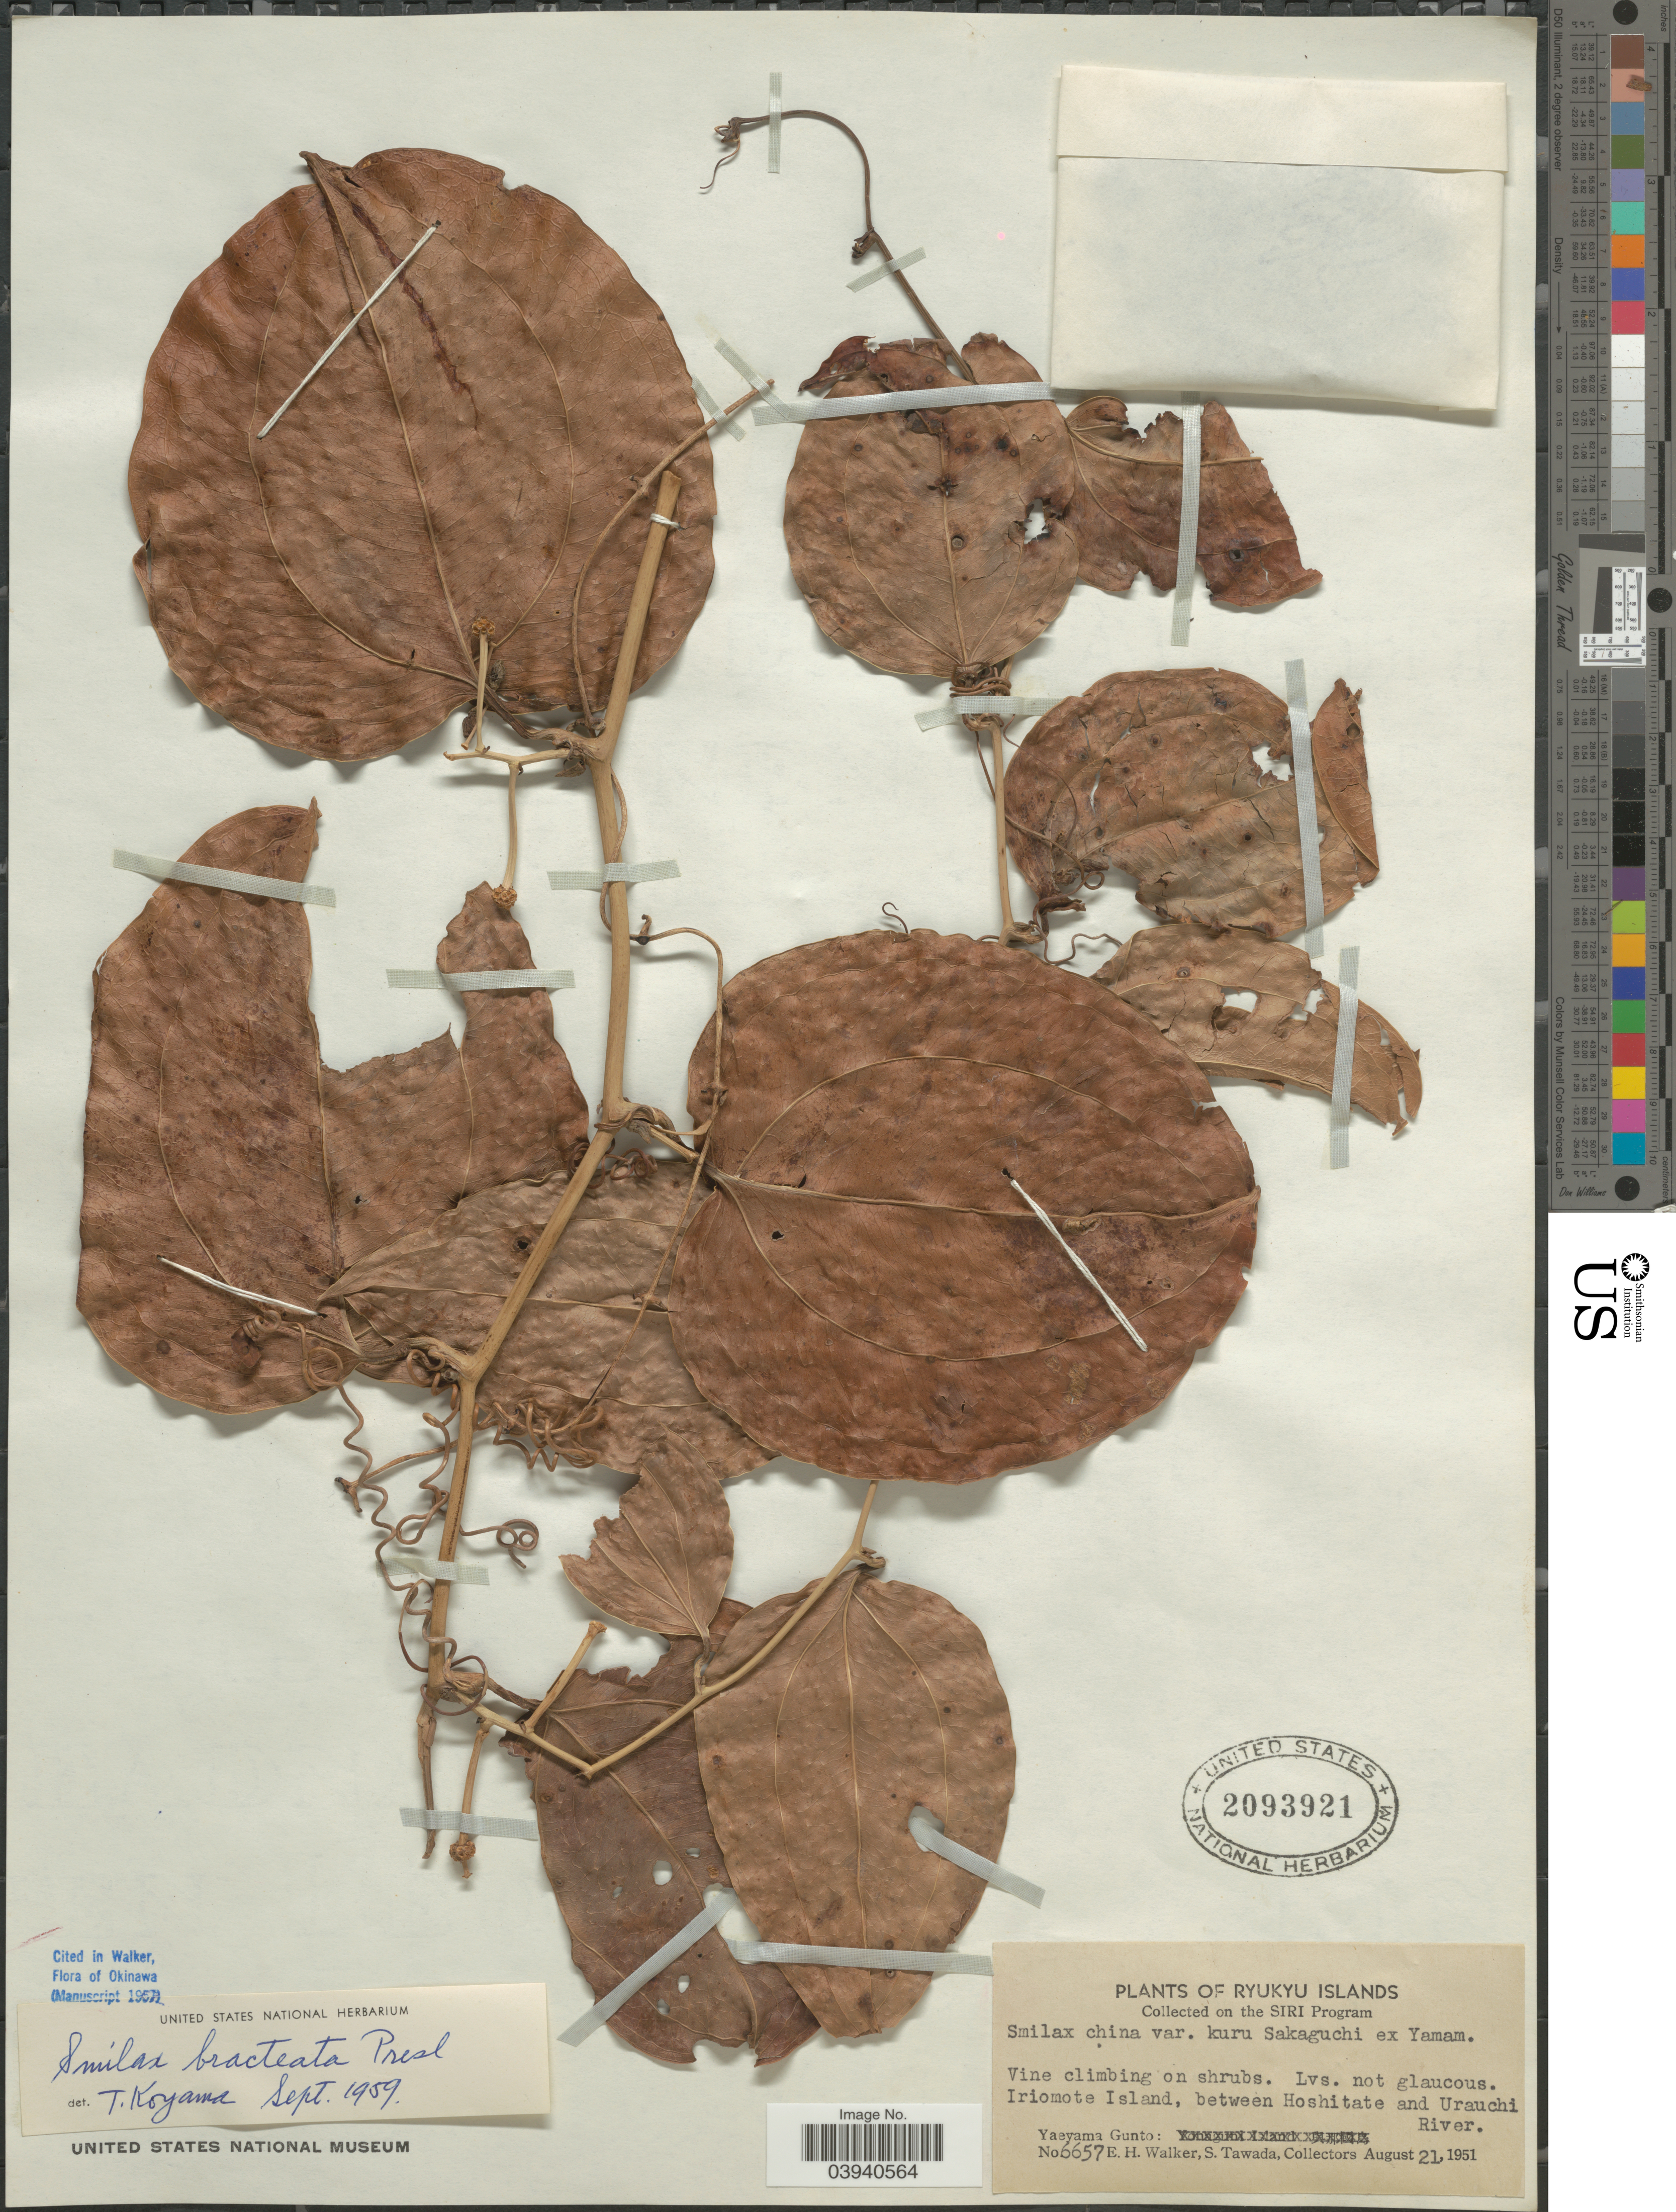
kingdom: Plantae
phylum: Tracheophyta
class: Liliopsida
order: Liliales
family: Smilacaceae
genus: Smilax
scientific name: Smilax bracteata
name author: C. Presl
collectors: E. H. Walker & S. Tawada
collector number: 6657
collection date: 1951-08-21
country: Japan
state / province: Okinawa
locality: Ryukyu Islands. Iriomote Island, between Hoshitate and Urauchi River. Yaeyama Gunto.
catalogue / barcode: US 2093921